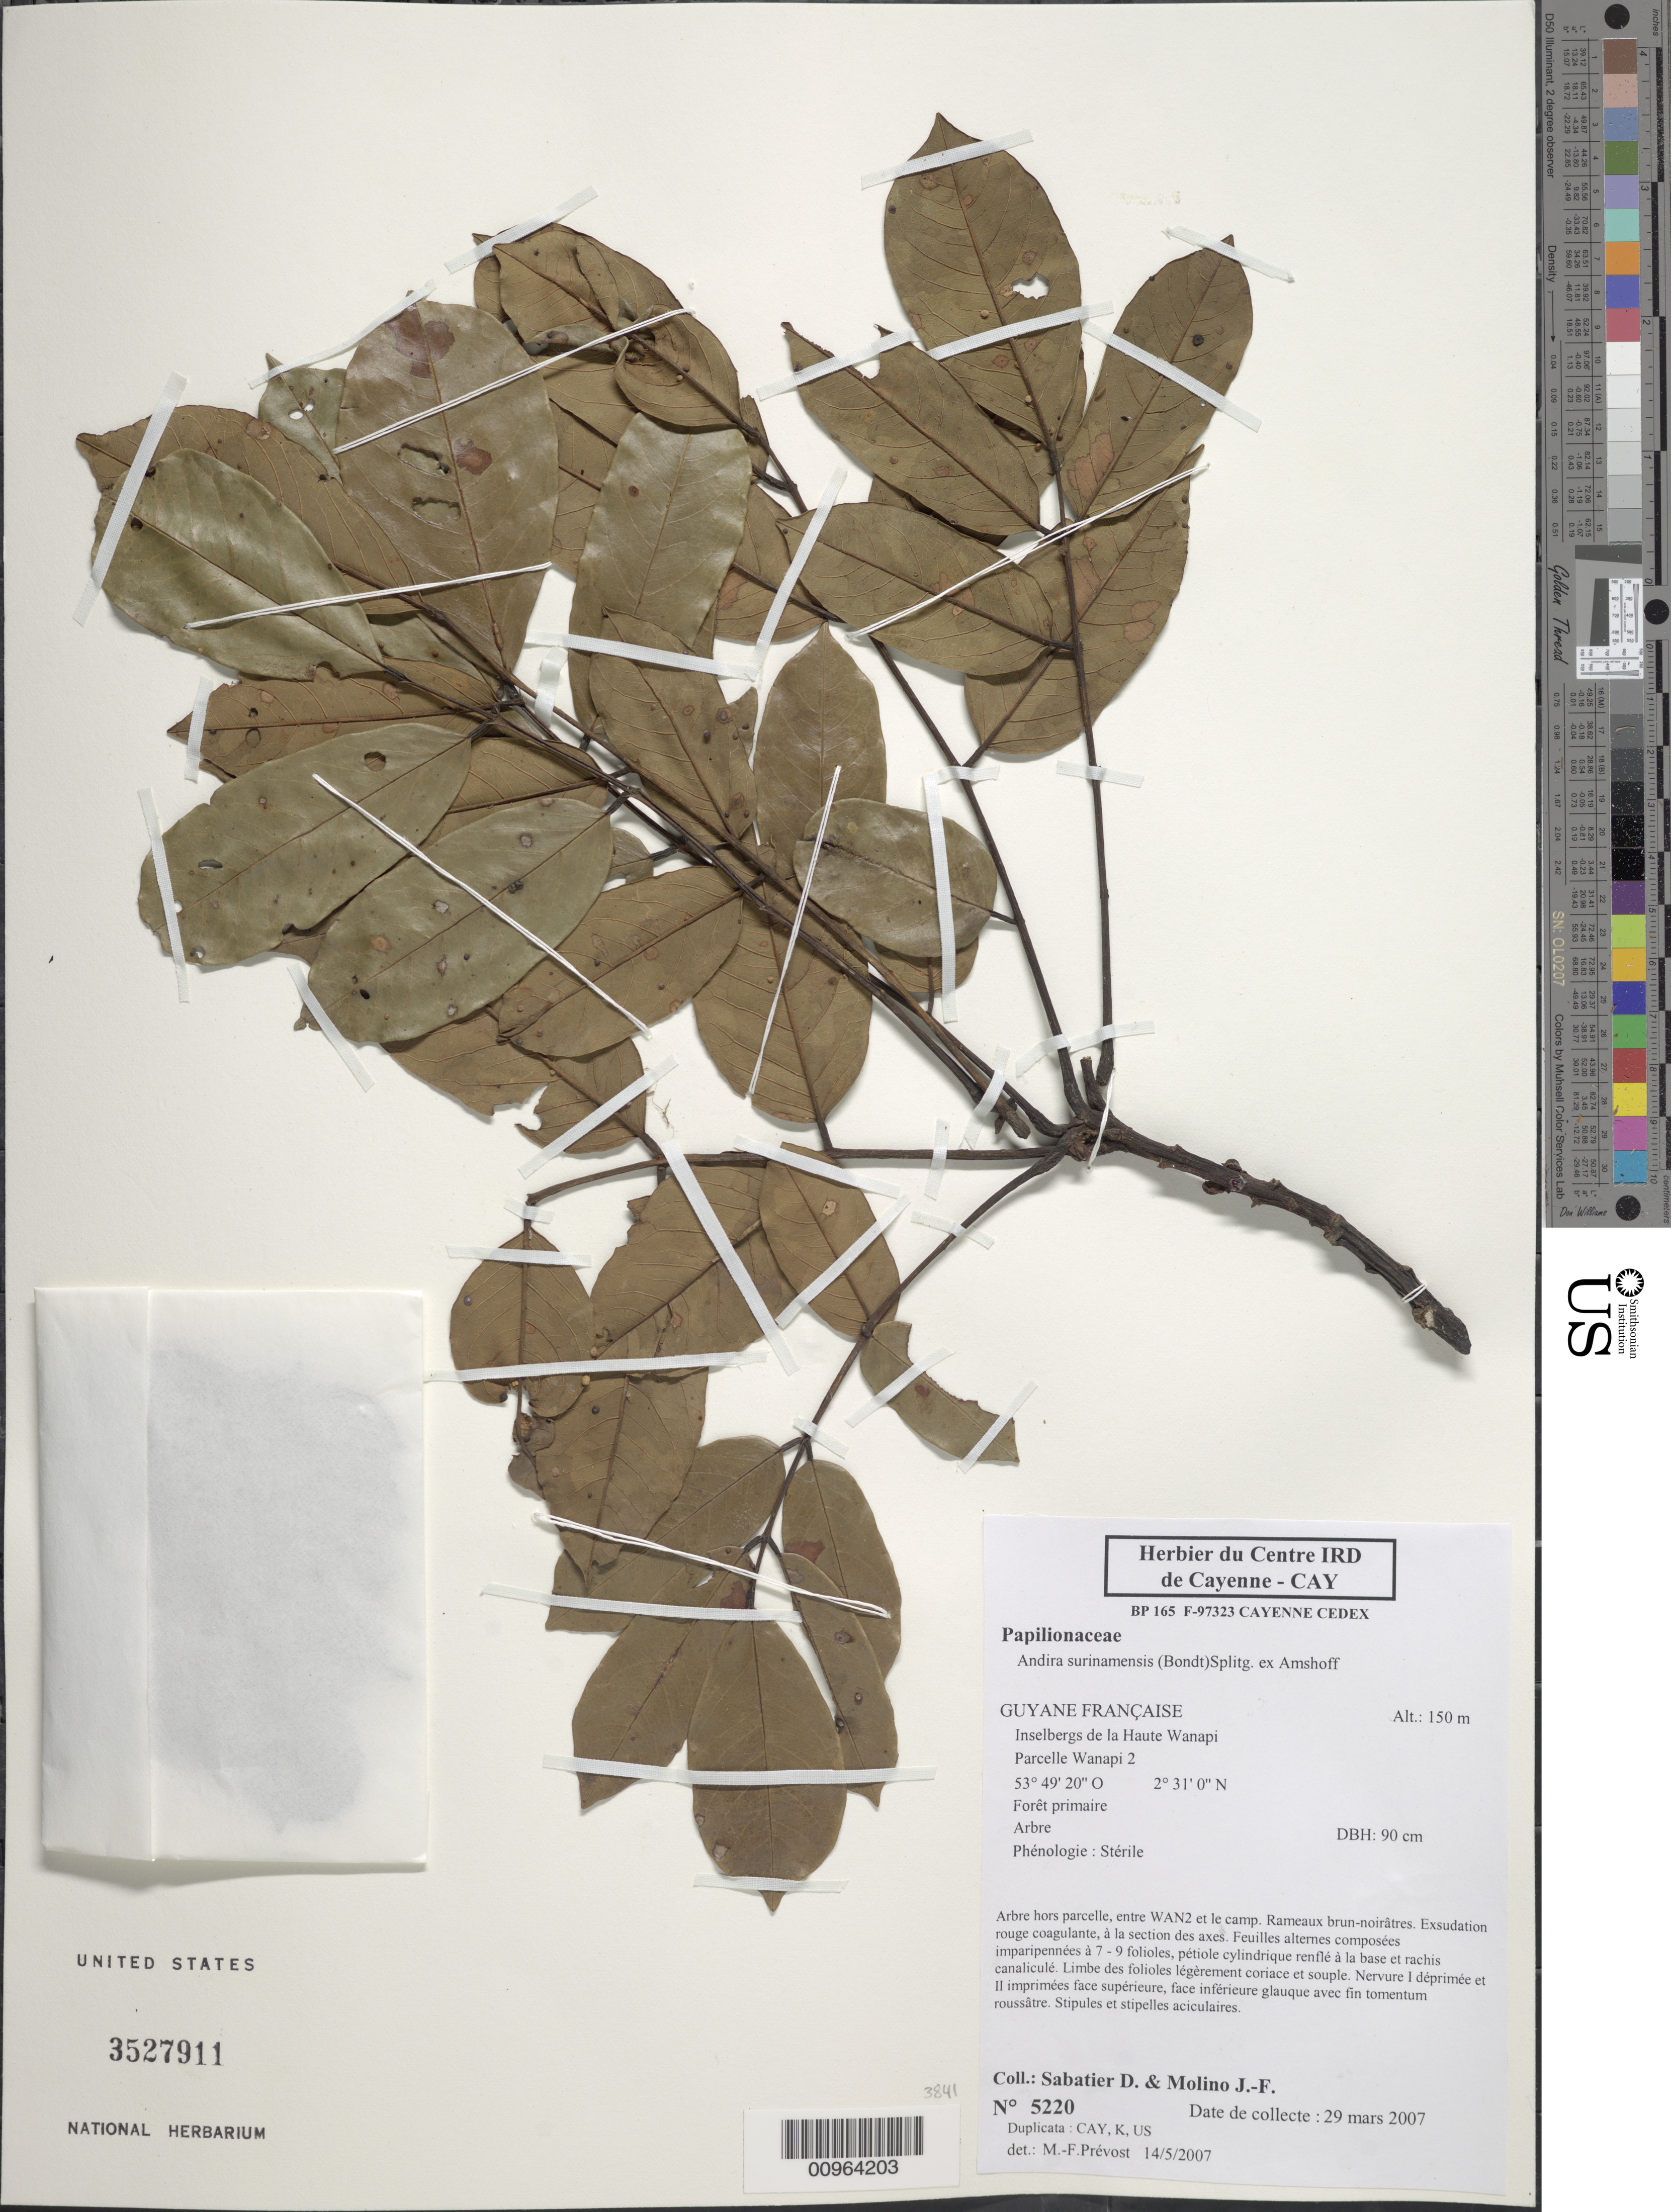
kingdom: Plantae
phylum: Tracheophyta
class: Magnoliopsida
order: Fabales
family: Fabaceae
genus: Andira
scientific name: Andira surinamensis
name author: (Bondt) Splitg. ex Amshoff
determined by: Prévost, M.-F.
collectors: D. Sabatier & J. Molino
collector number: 5220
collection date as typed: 29-Mar-07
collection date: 2007-03-29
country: French Guiana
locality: Inselbergs de la Haute Wanapi. Parcelle Wanapi 2; hors parcelle, entre WAN2 et le camp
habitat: Foret primaire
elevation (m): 150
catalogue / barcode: US 3527911